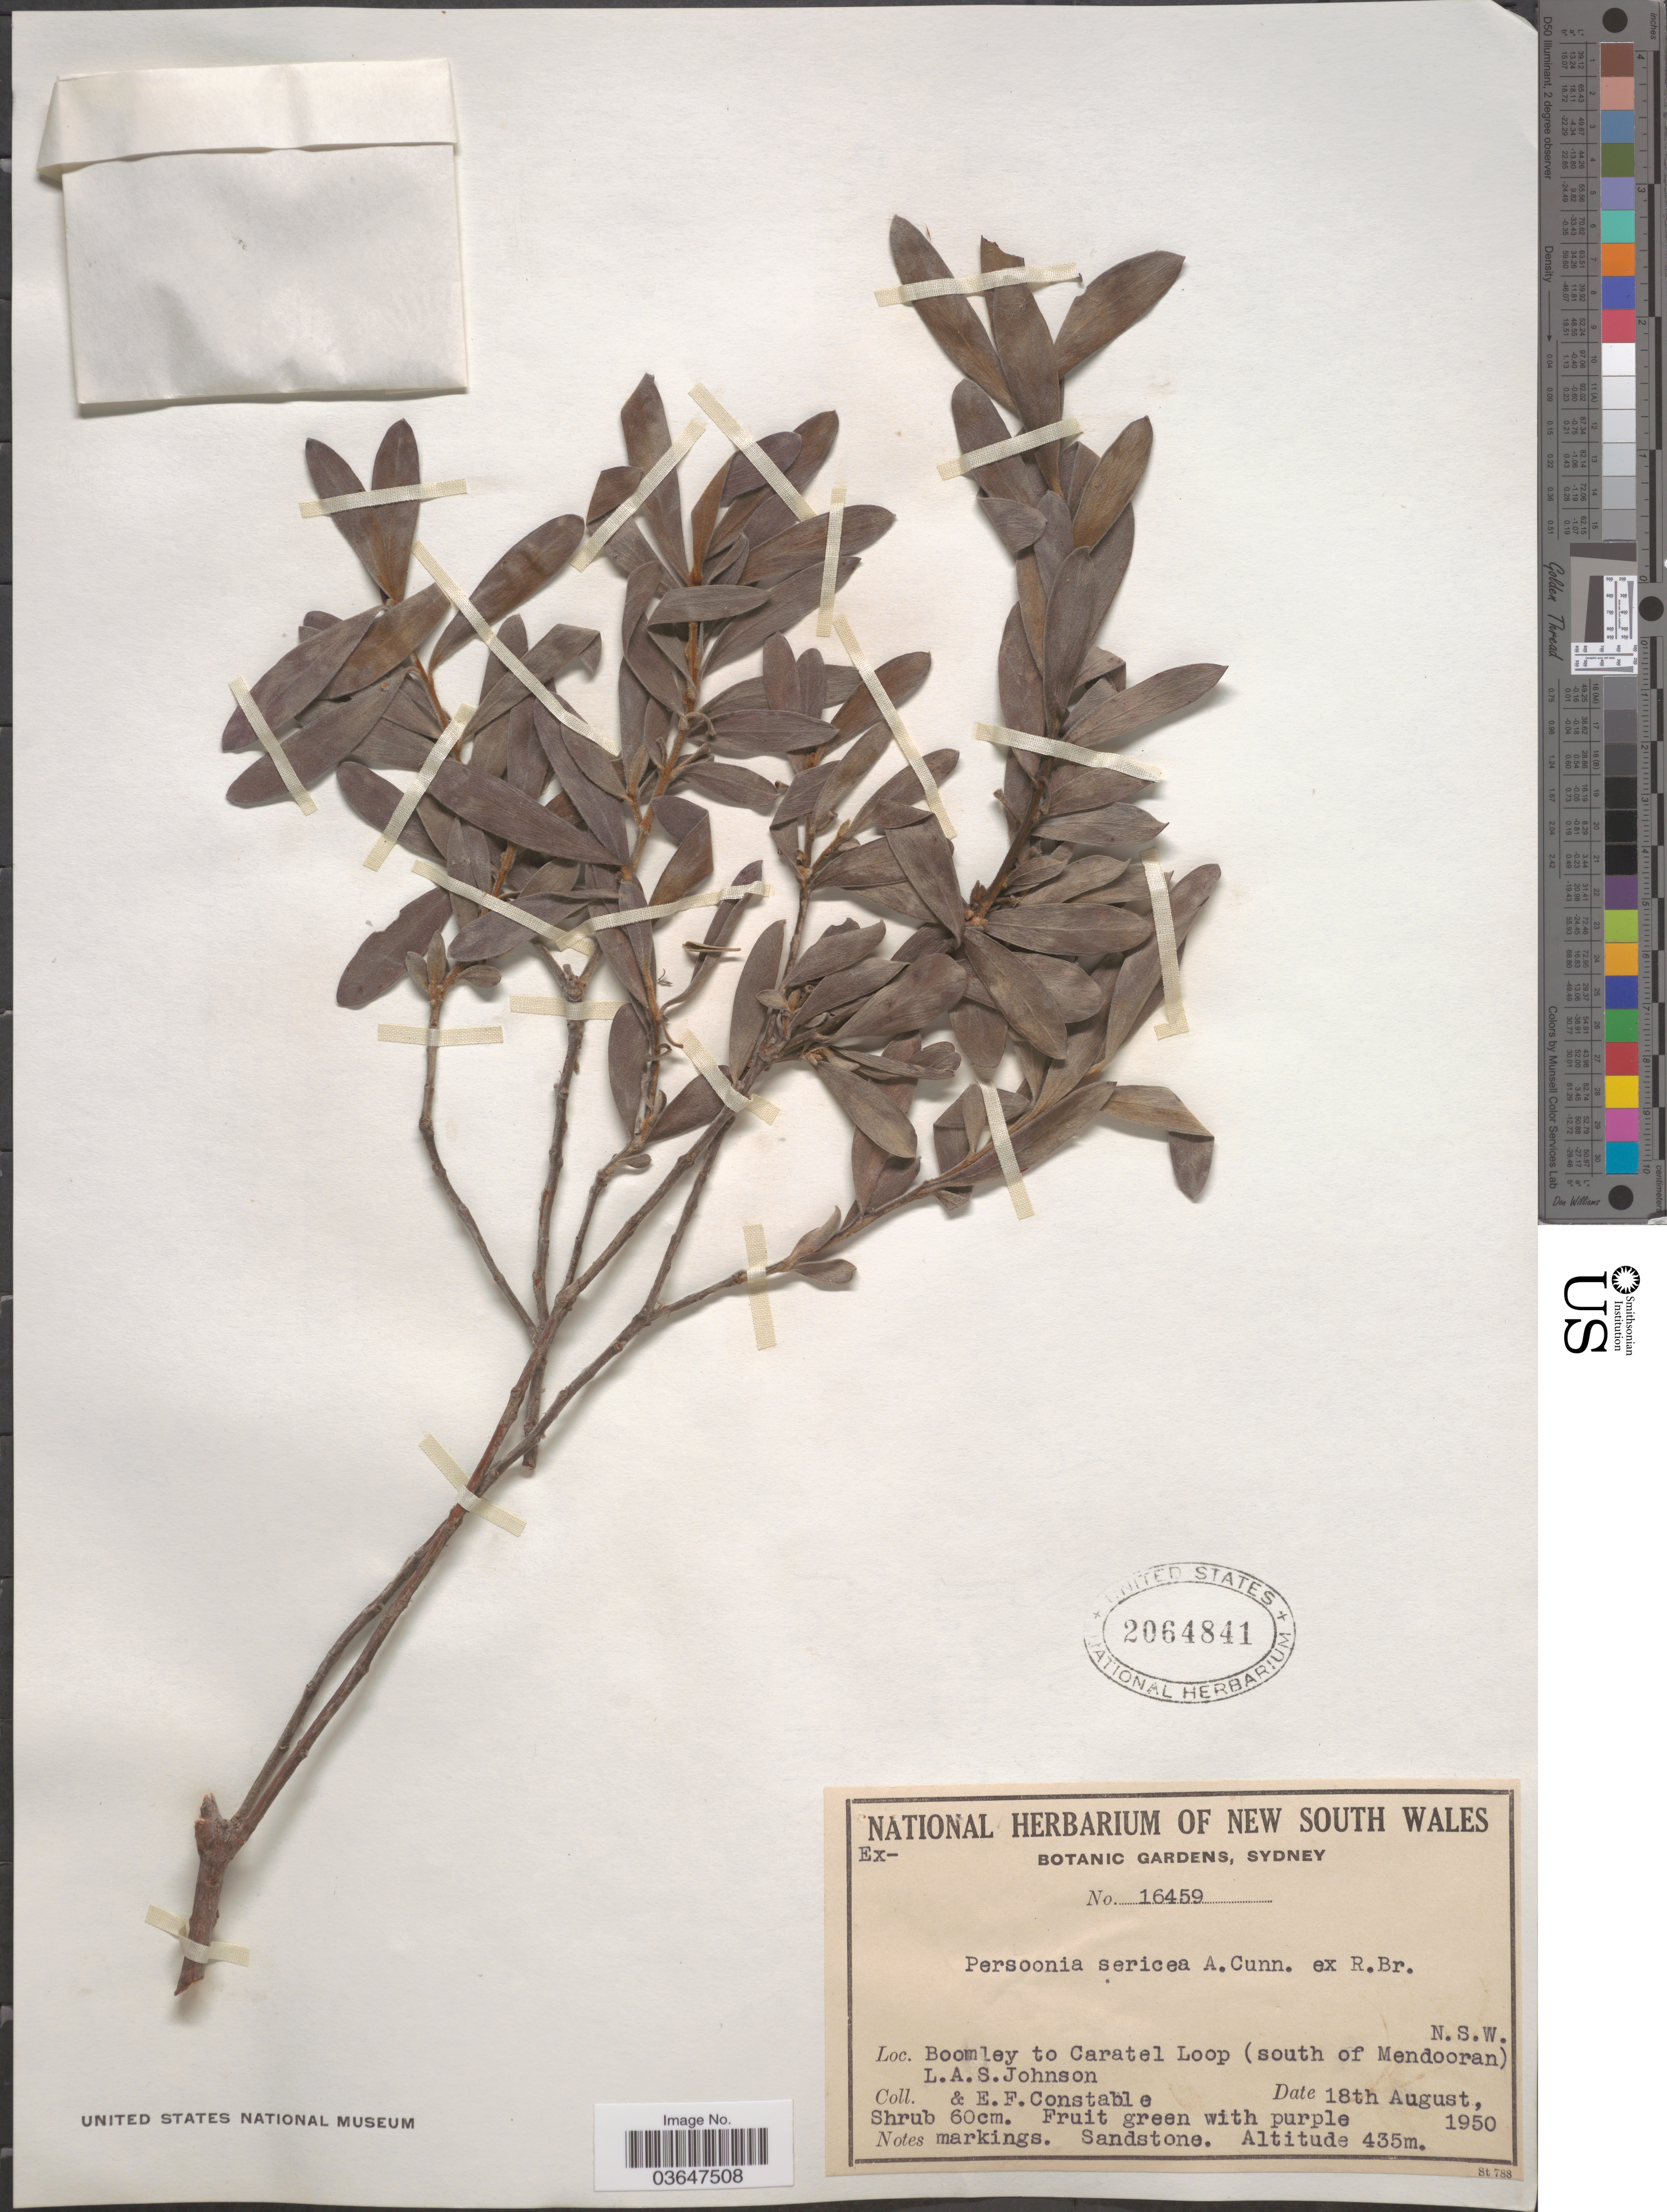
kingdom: Plantae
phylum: Tracheophyta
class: Magnoliopsida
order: Proteales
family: Proteaceae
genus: Persoonia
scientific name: Persoonia sericea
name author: A. Cunn. ex R. Br.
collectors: L. A. S. Johnson & E. F. Constable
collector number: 16459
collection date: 1950-08-18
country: Australia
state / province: New South Wales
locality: N.S.W. Boomley to Caratel Loop (south of Mendooran).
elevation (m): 435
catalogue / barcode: US 2064841